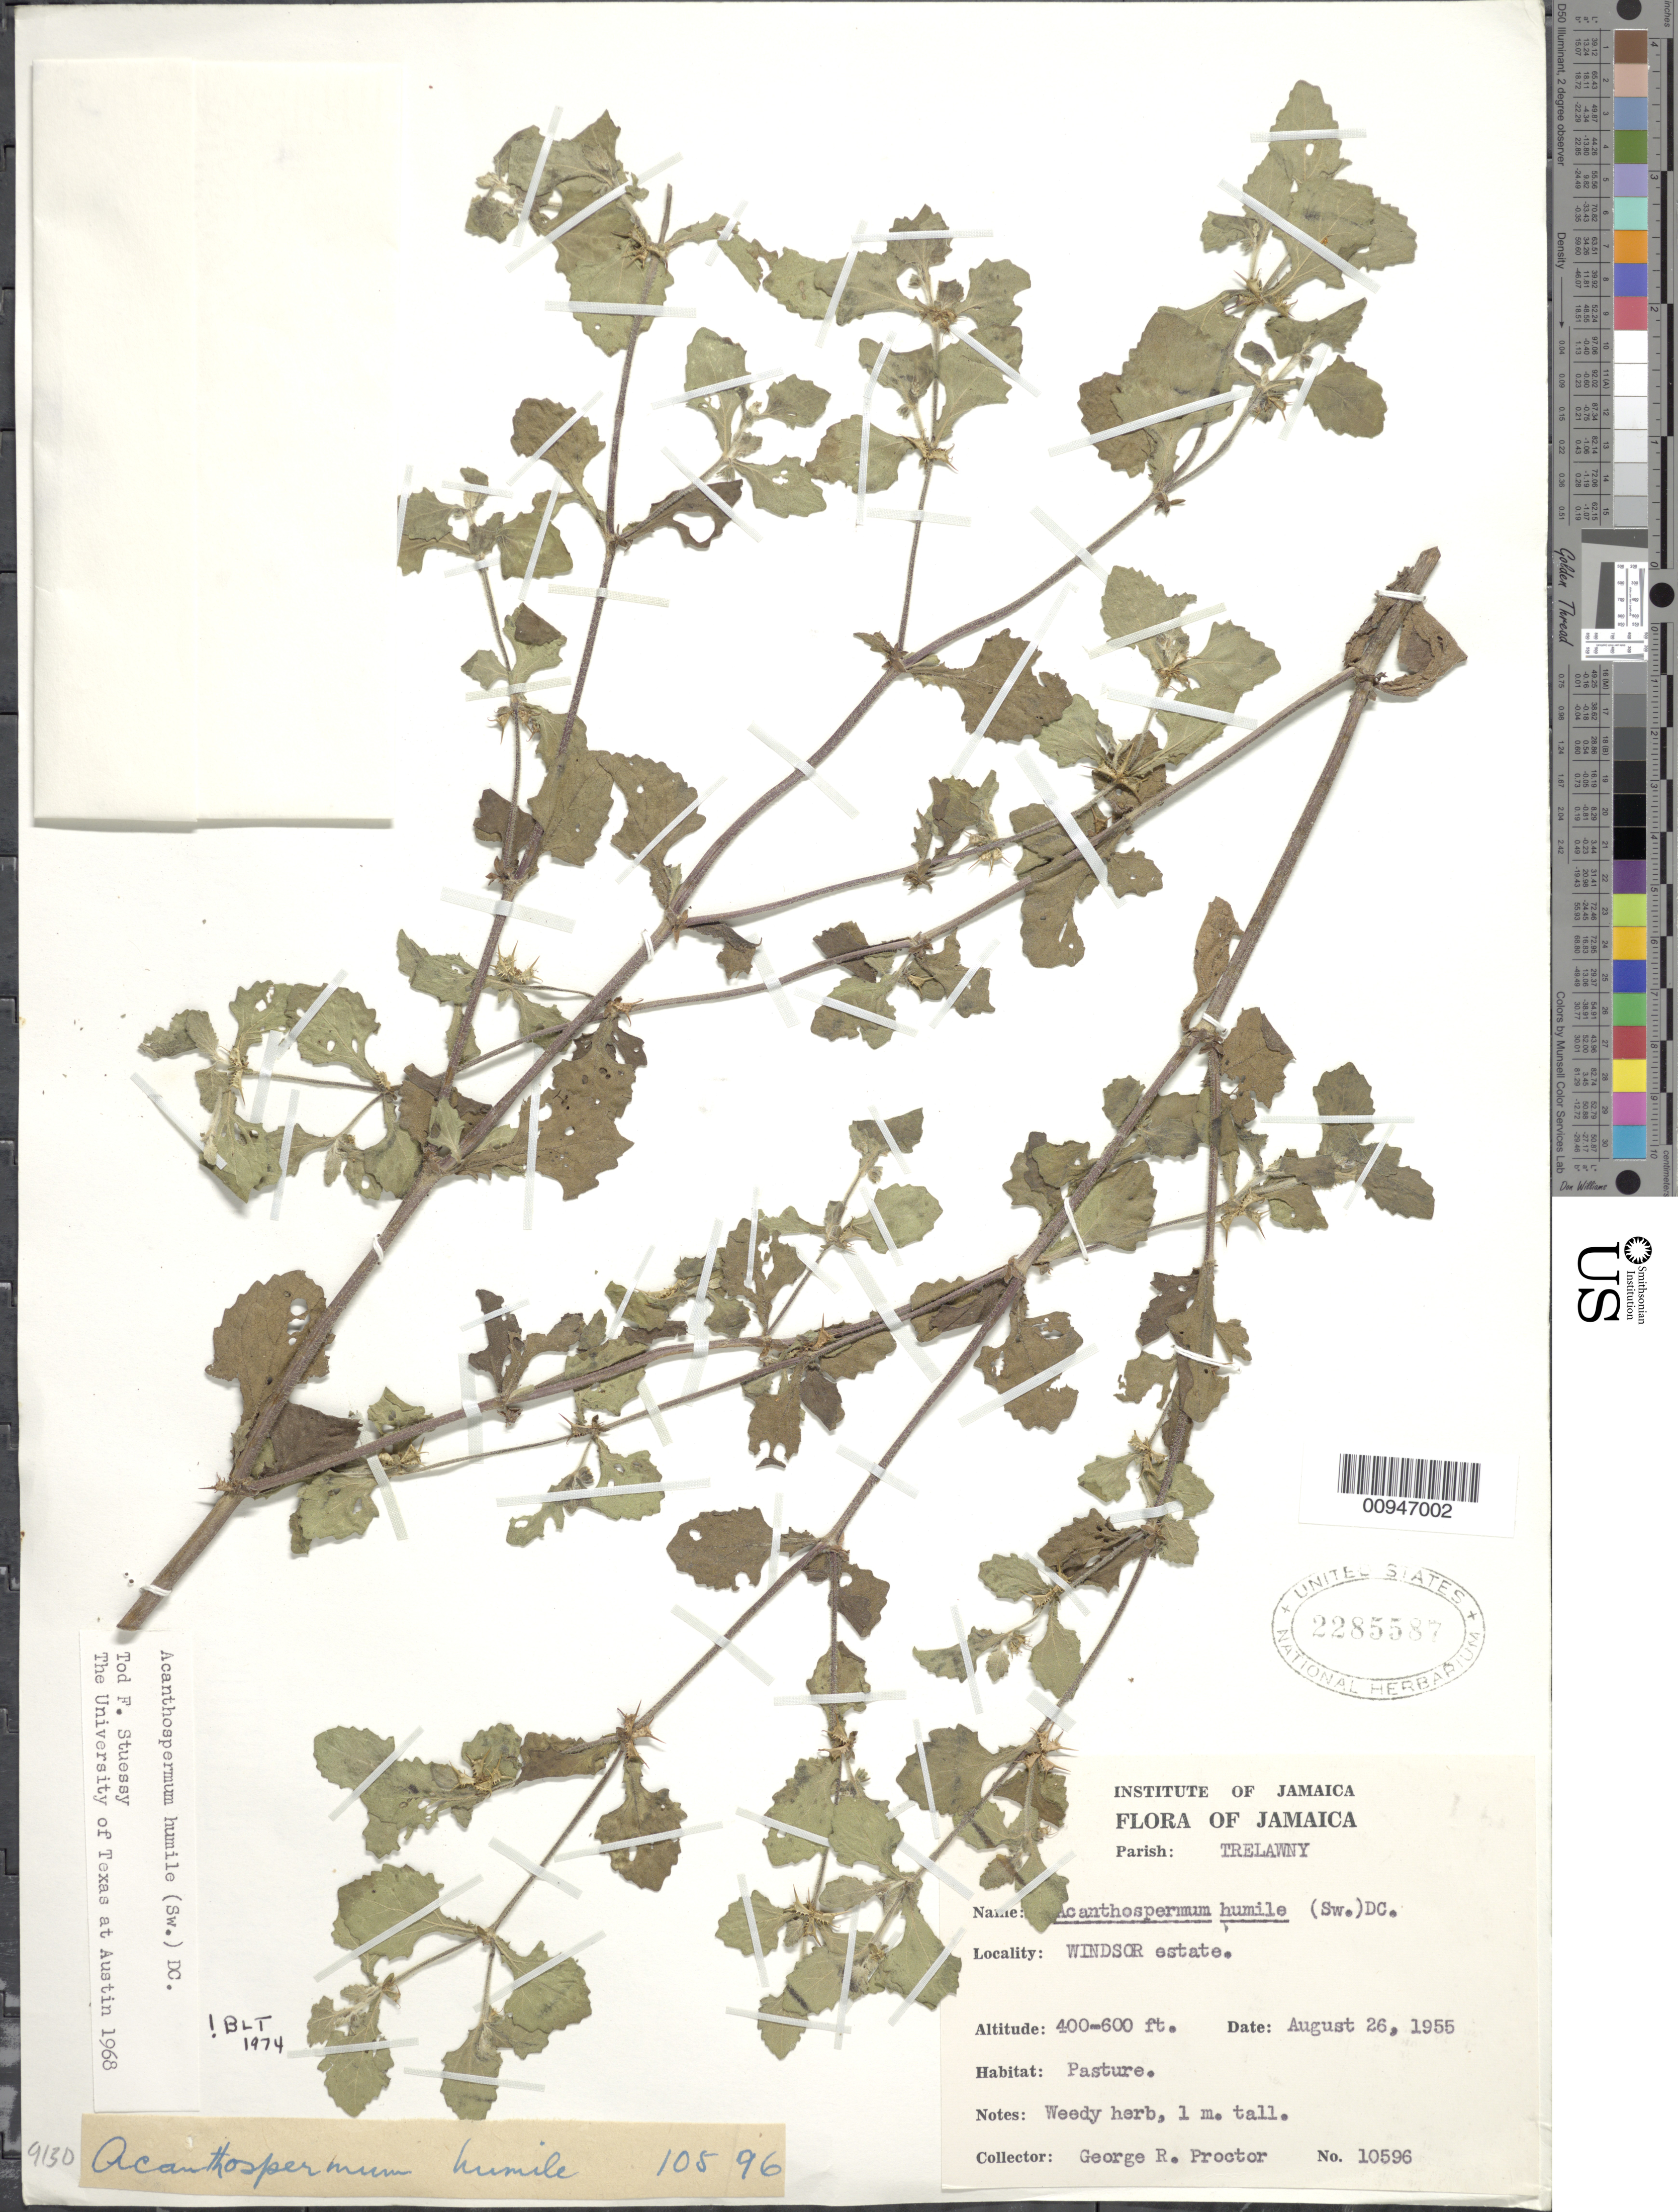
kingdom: Plantae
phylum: Tracheophyta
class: Magnoliopsida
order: Asterales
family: Asteraceae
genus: Acanthospermum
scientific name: Acanthospermum humile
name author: (Sw.) DC.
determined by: Stuessy, T. F.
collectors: G. R. Proctor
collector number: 10596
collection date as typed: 22 Aug 1955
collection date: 1955-08-22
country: Jamaica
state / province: Trelawny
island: Jamaica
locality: Windsor estate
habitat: Pasture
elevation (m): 122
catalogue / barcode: US 2285587